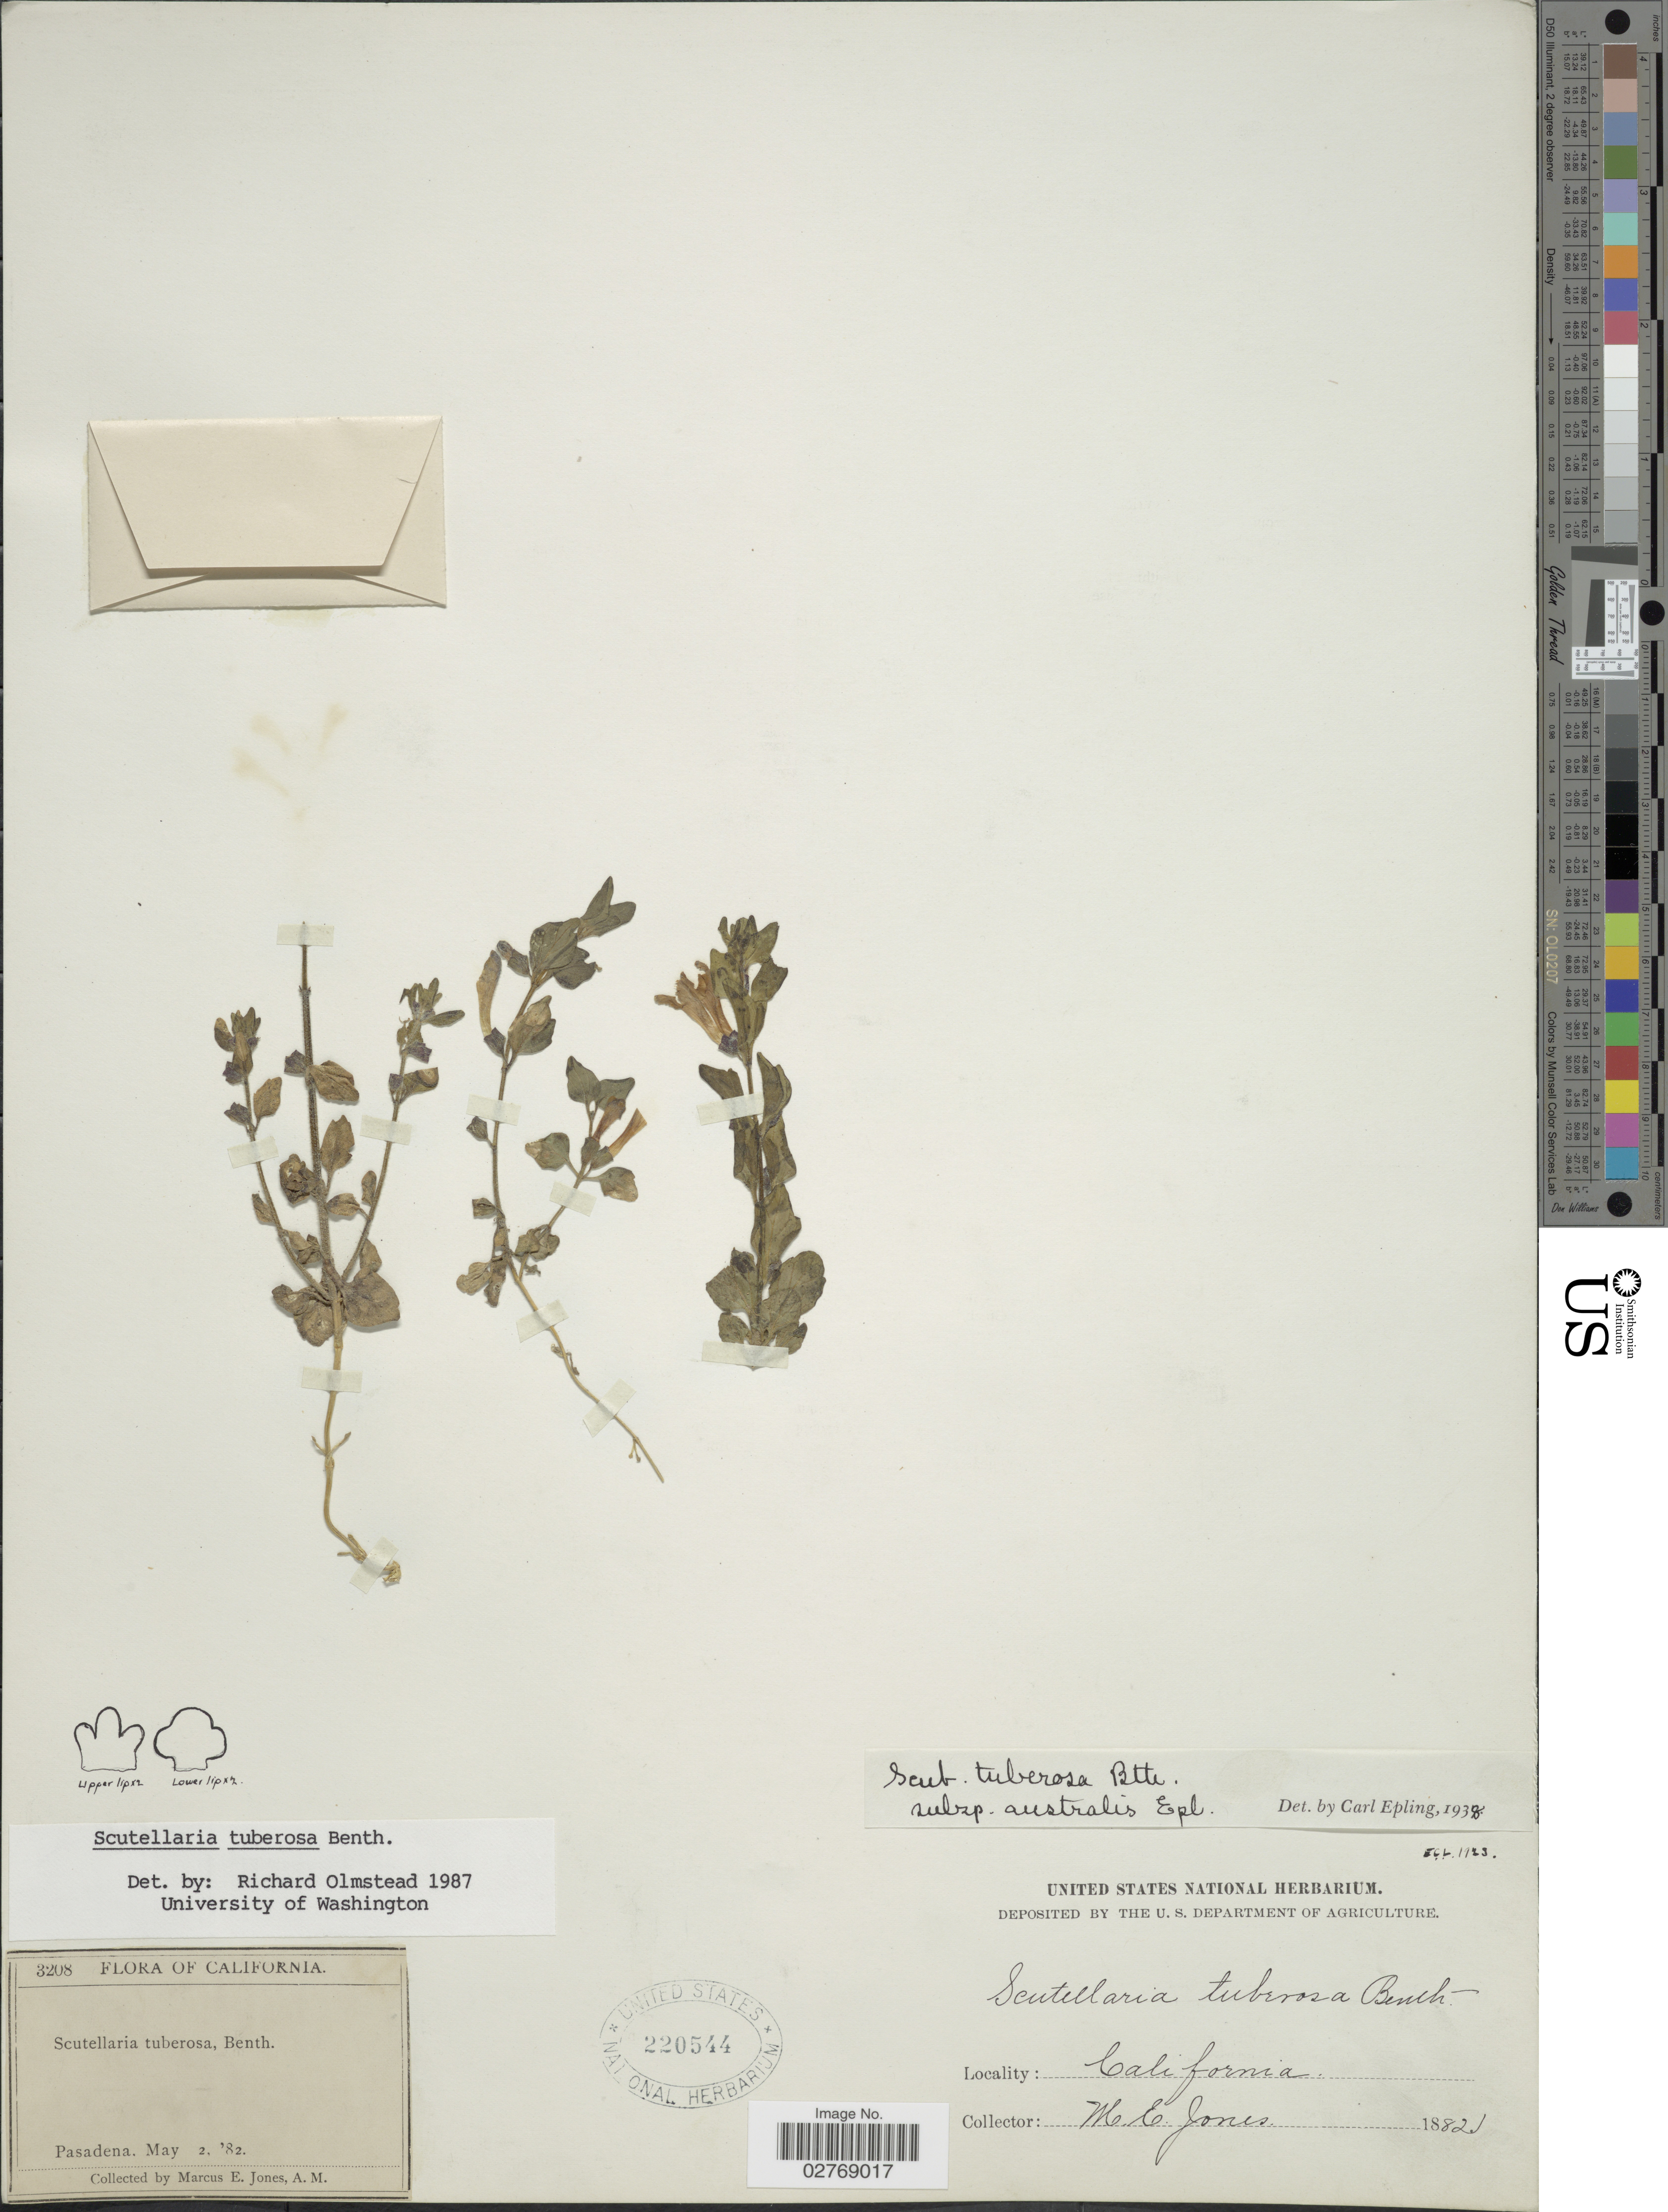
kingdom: Plantae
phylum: Tracheophyta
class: Magnoliopsida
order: Lamiales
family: Lamiaceae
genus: Scutellaria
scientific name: Scutellaria tuberosa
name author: Benth.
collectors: M. E. Jones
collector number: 3208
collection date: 1882-05-02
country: United States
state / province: California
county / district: Los Angeles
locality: Pasadena.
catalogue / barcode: US 220544